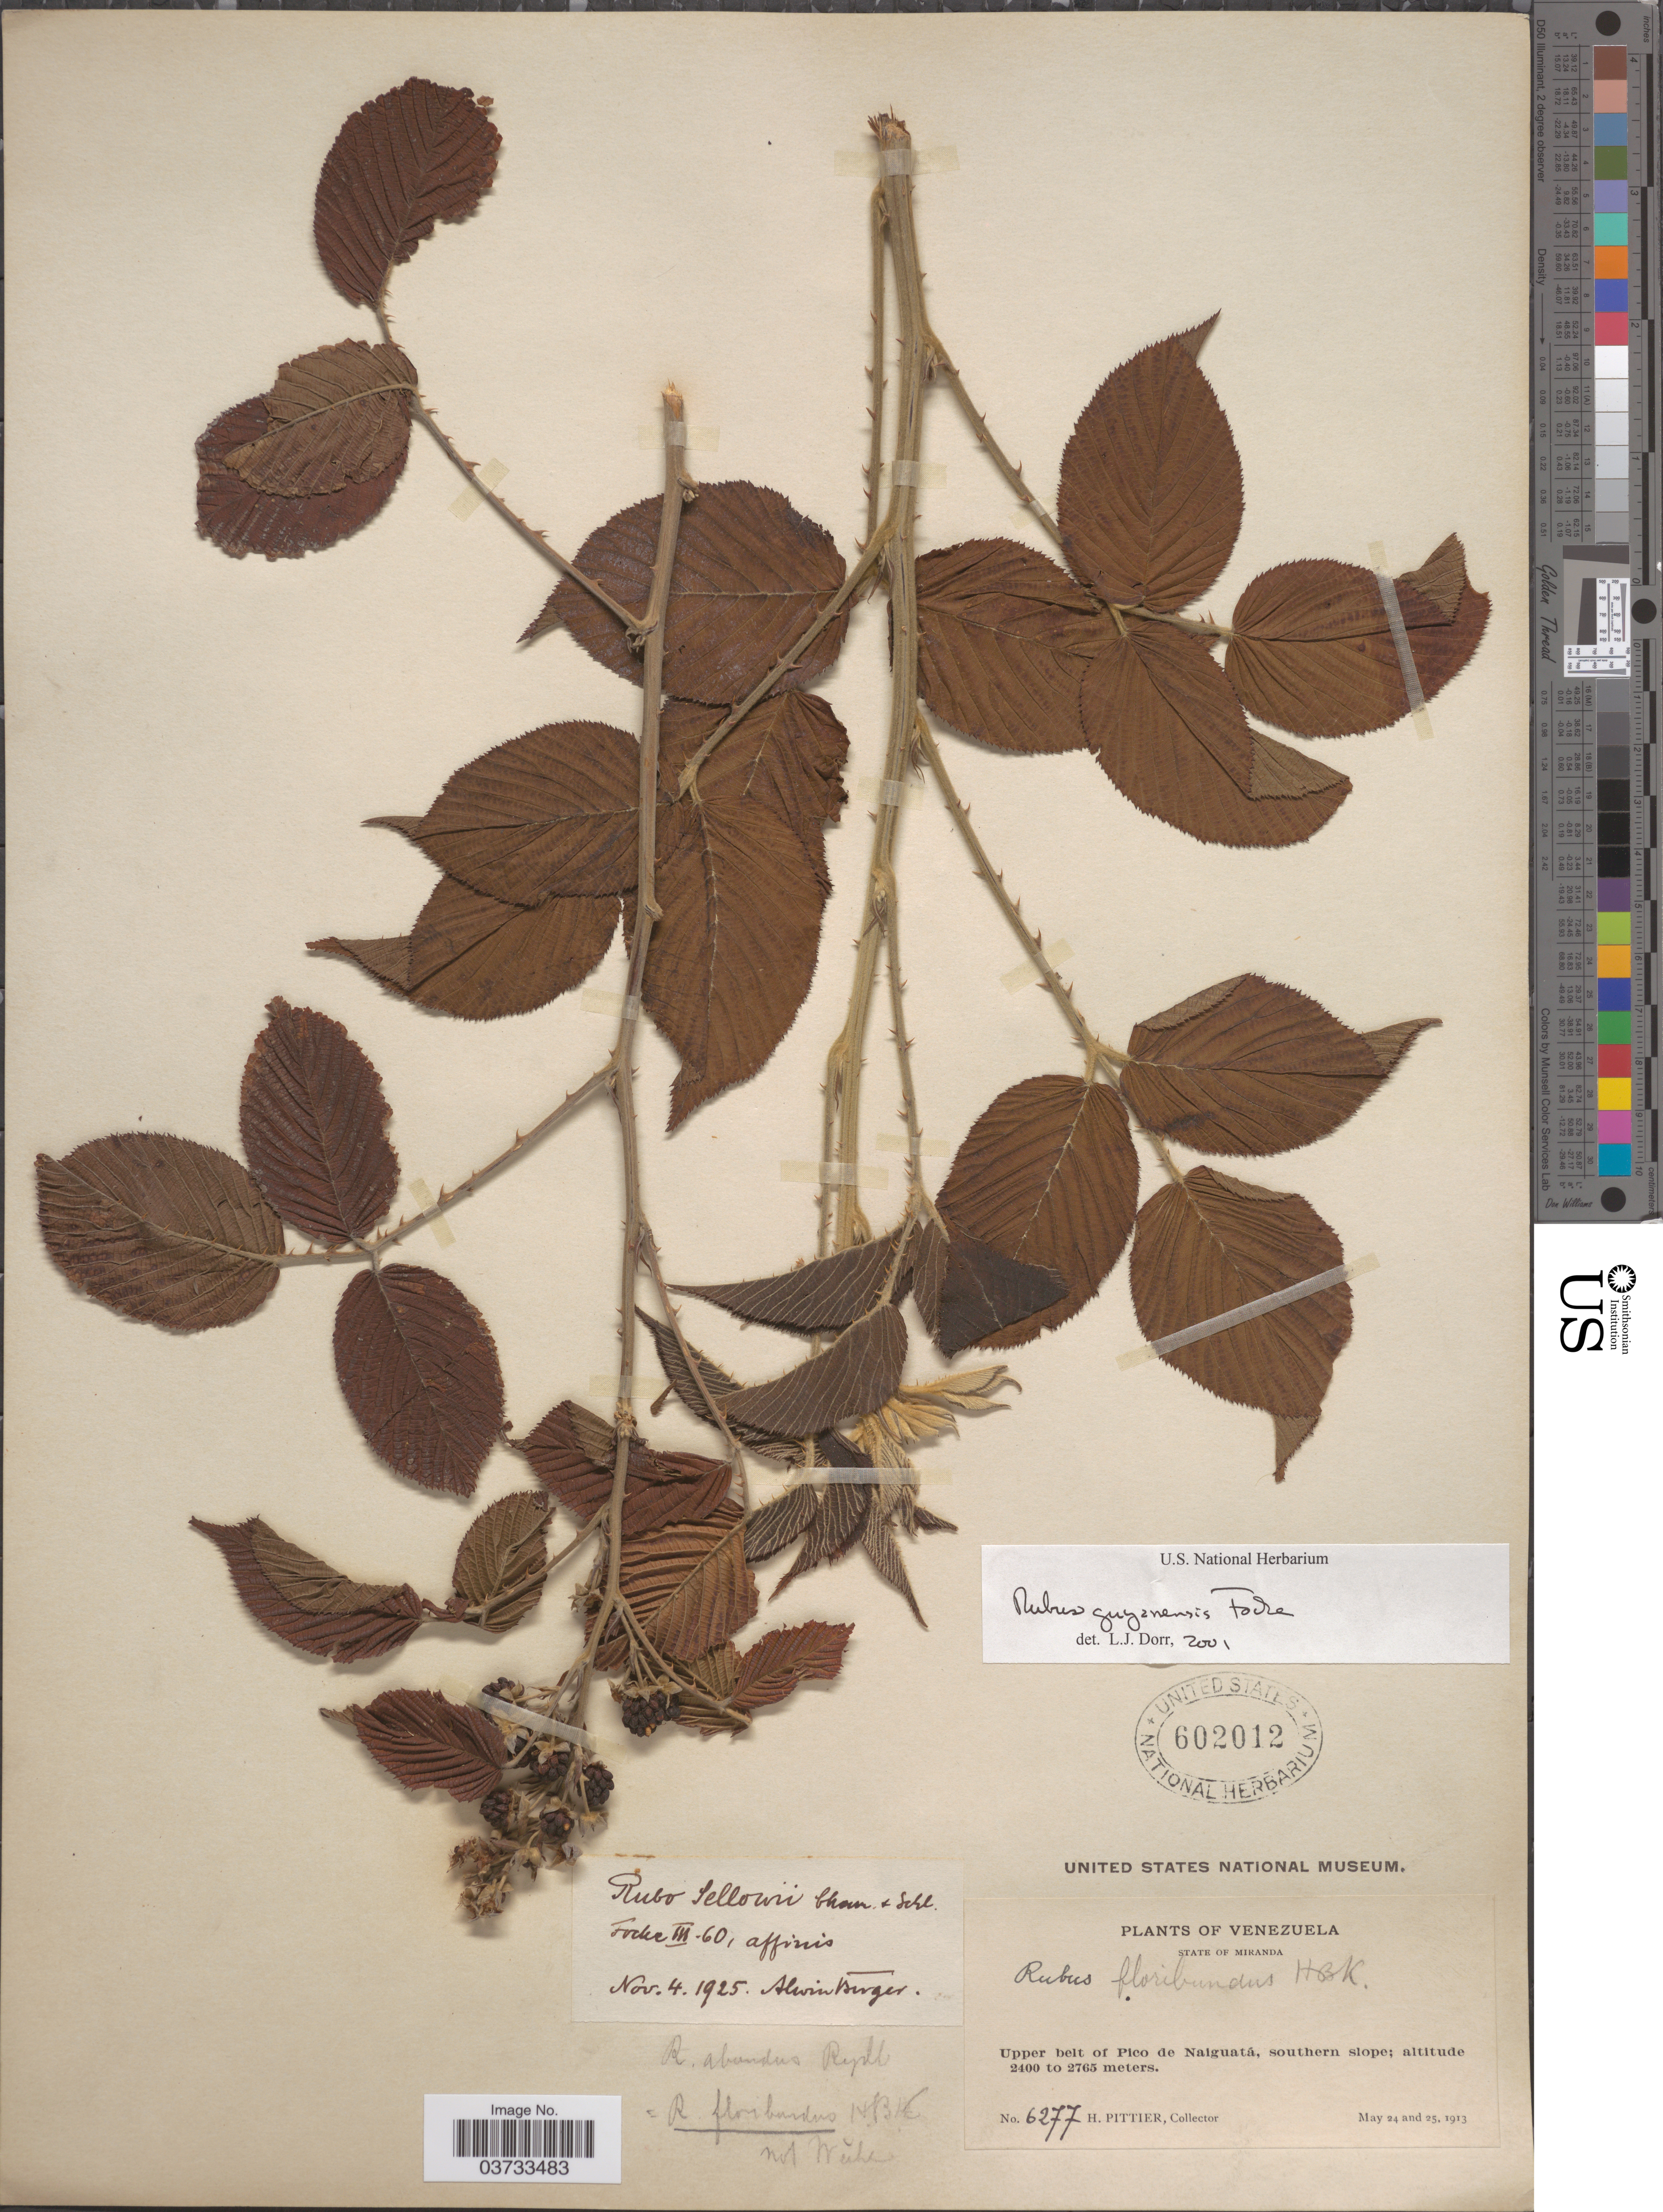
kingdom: Plantae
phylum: Tracheophyta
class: Magnoliopsida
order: Rosales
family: Rosaceae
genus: Rubus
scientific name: Rubus guyanensis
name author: Focke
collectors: H. F. Pittier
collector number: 6277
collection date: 1913-05-24/1913-05-25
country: Venezuela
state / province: Miranda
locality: Upper belt of Pico de Naiguatá, southern slope.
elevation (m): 2400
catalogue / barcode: US 602012